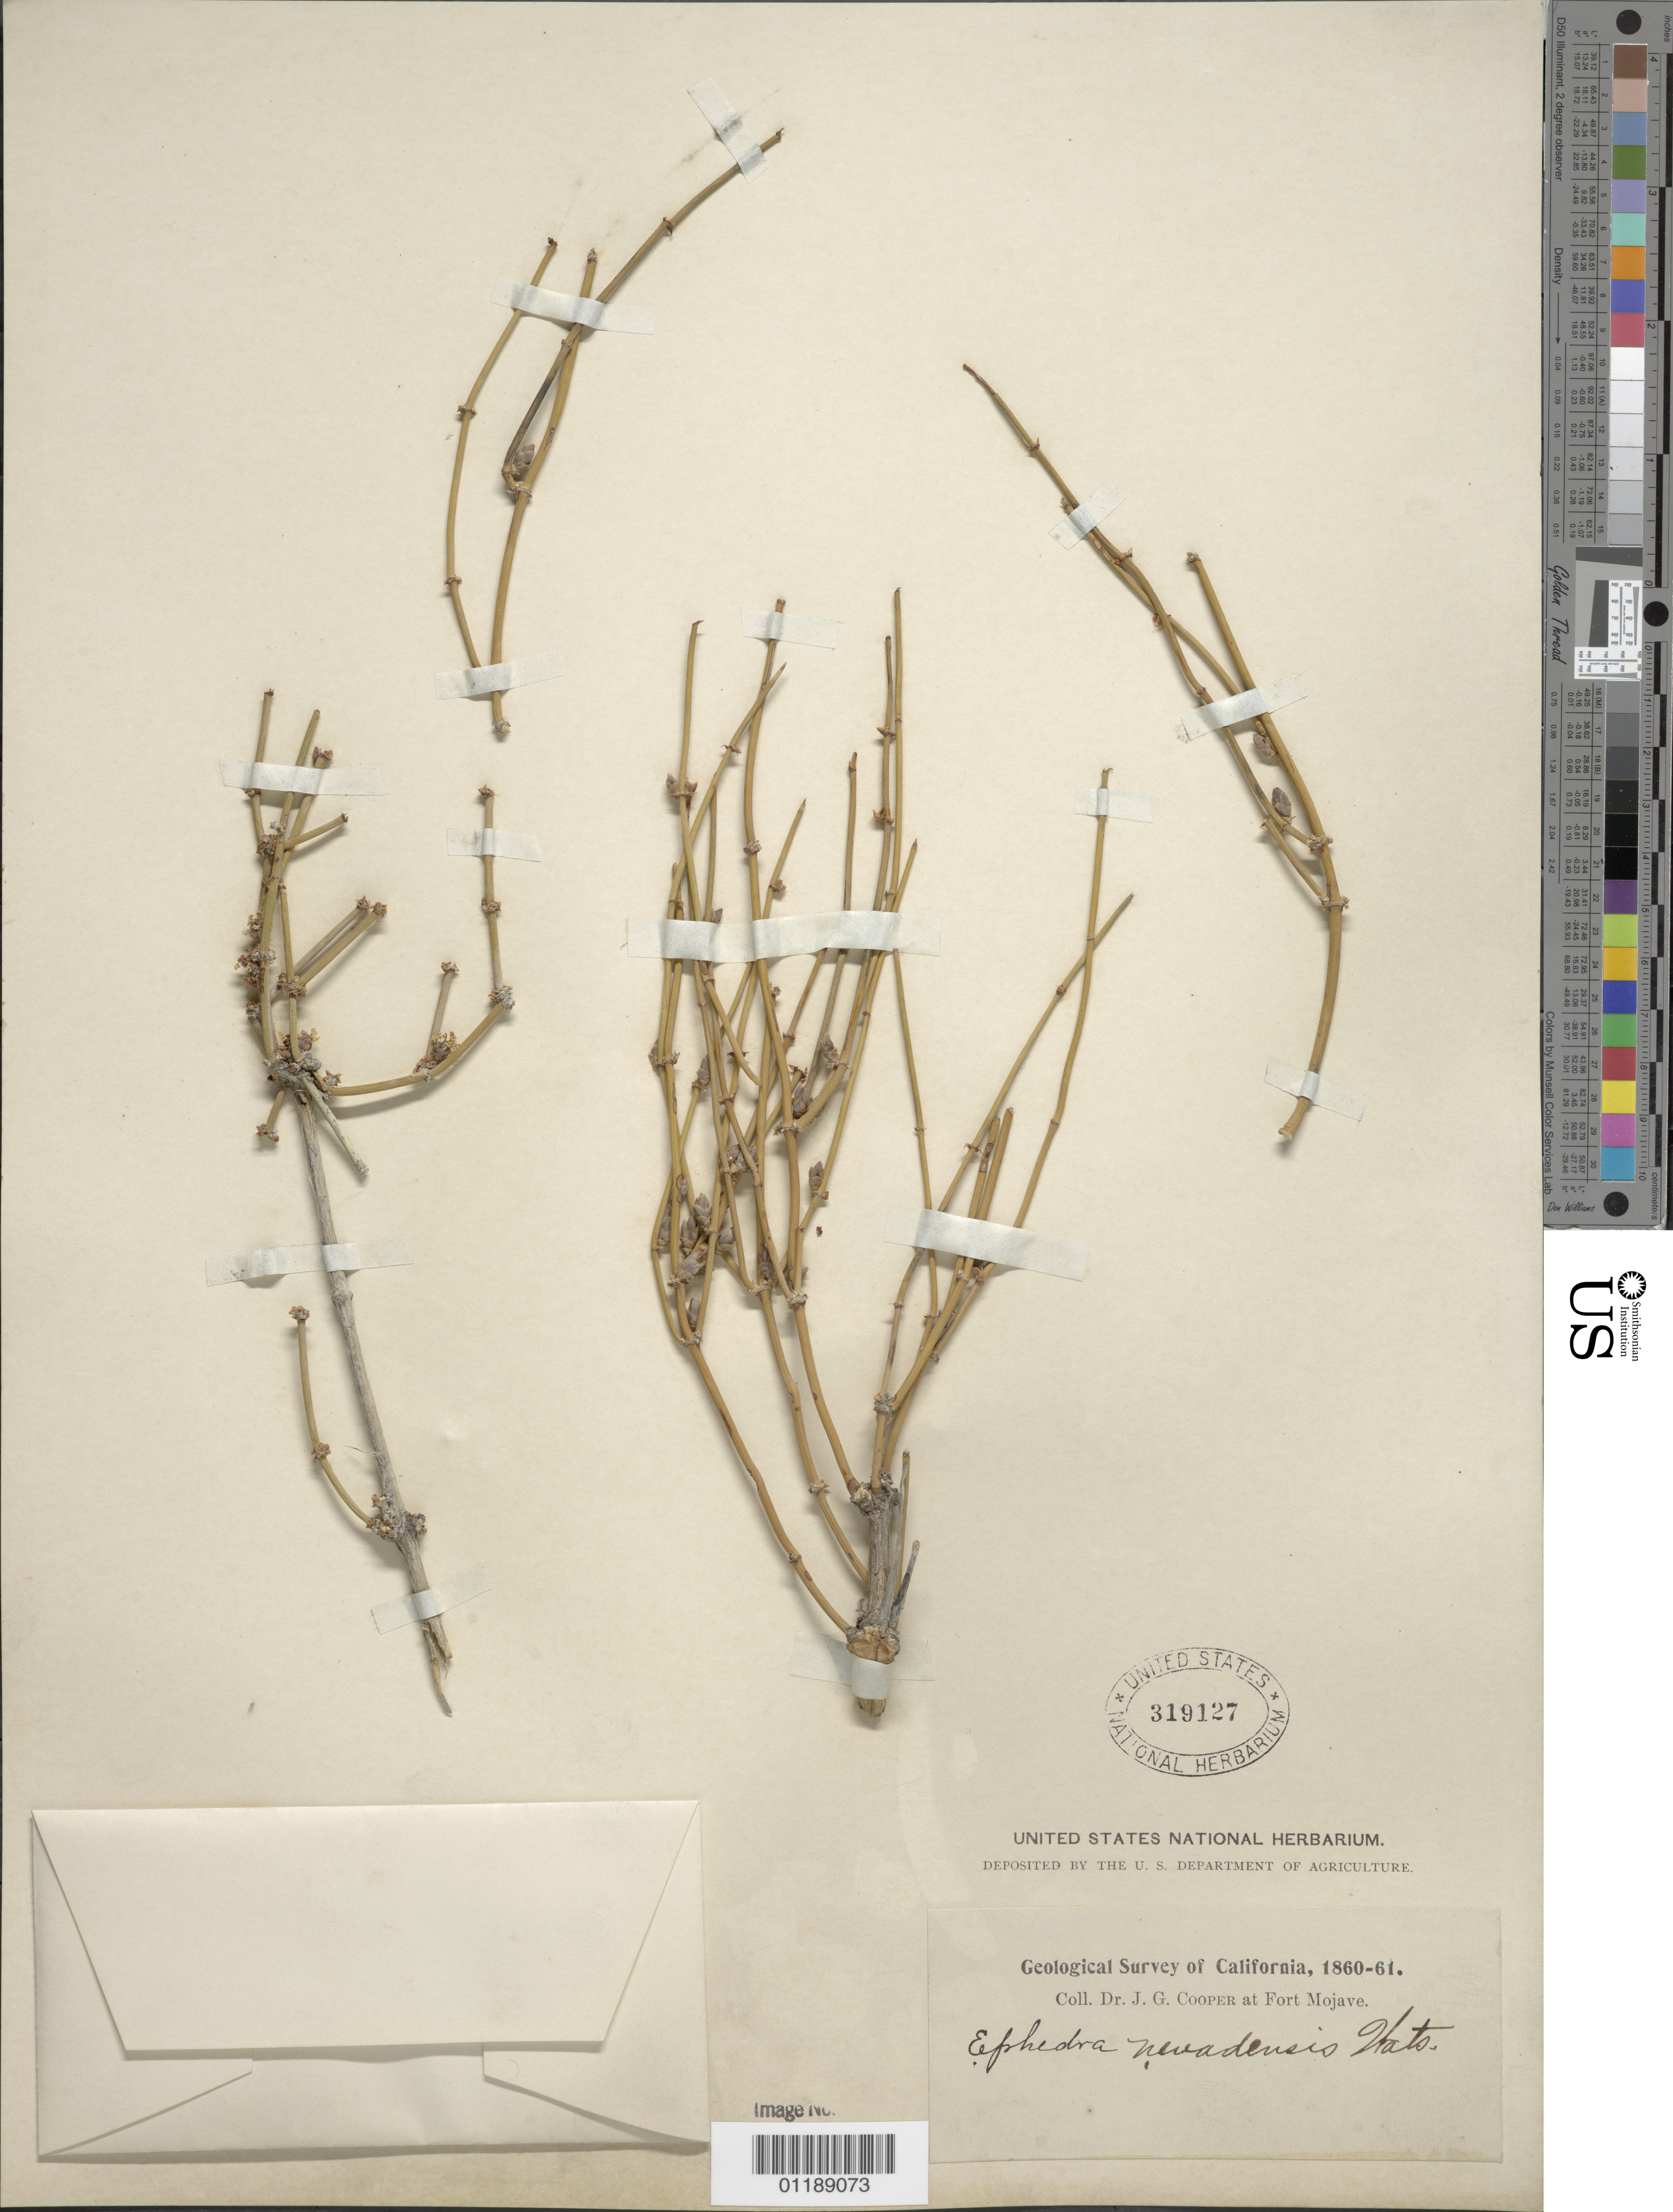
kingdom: Plantae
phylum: Tracheophyta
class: Gnetopsida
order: Ephedrales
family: Ephedraceae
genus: Ephedra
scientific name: Ephedra nevadensis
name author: S. Watson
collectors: J. G. Cooper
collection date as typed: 1860 to -- --- 1867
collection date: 1860/1867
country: United States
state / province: California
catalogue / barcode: US 319127